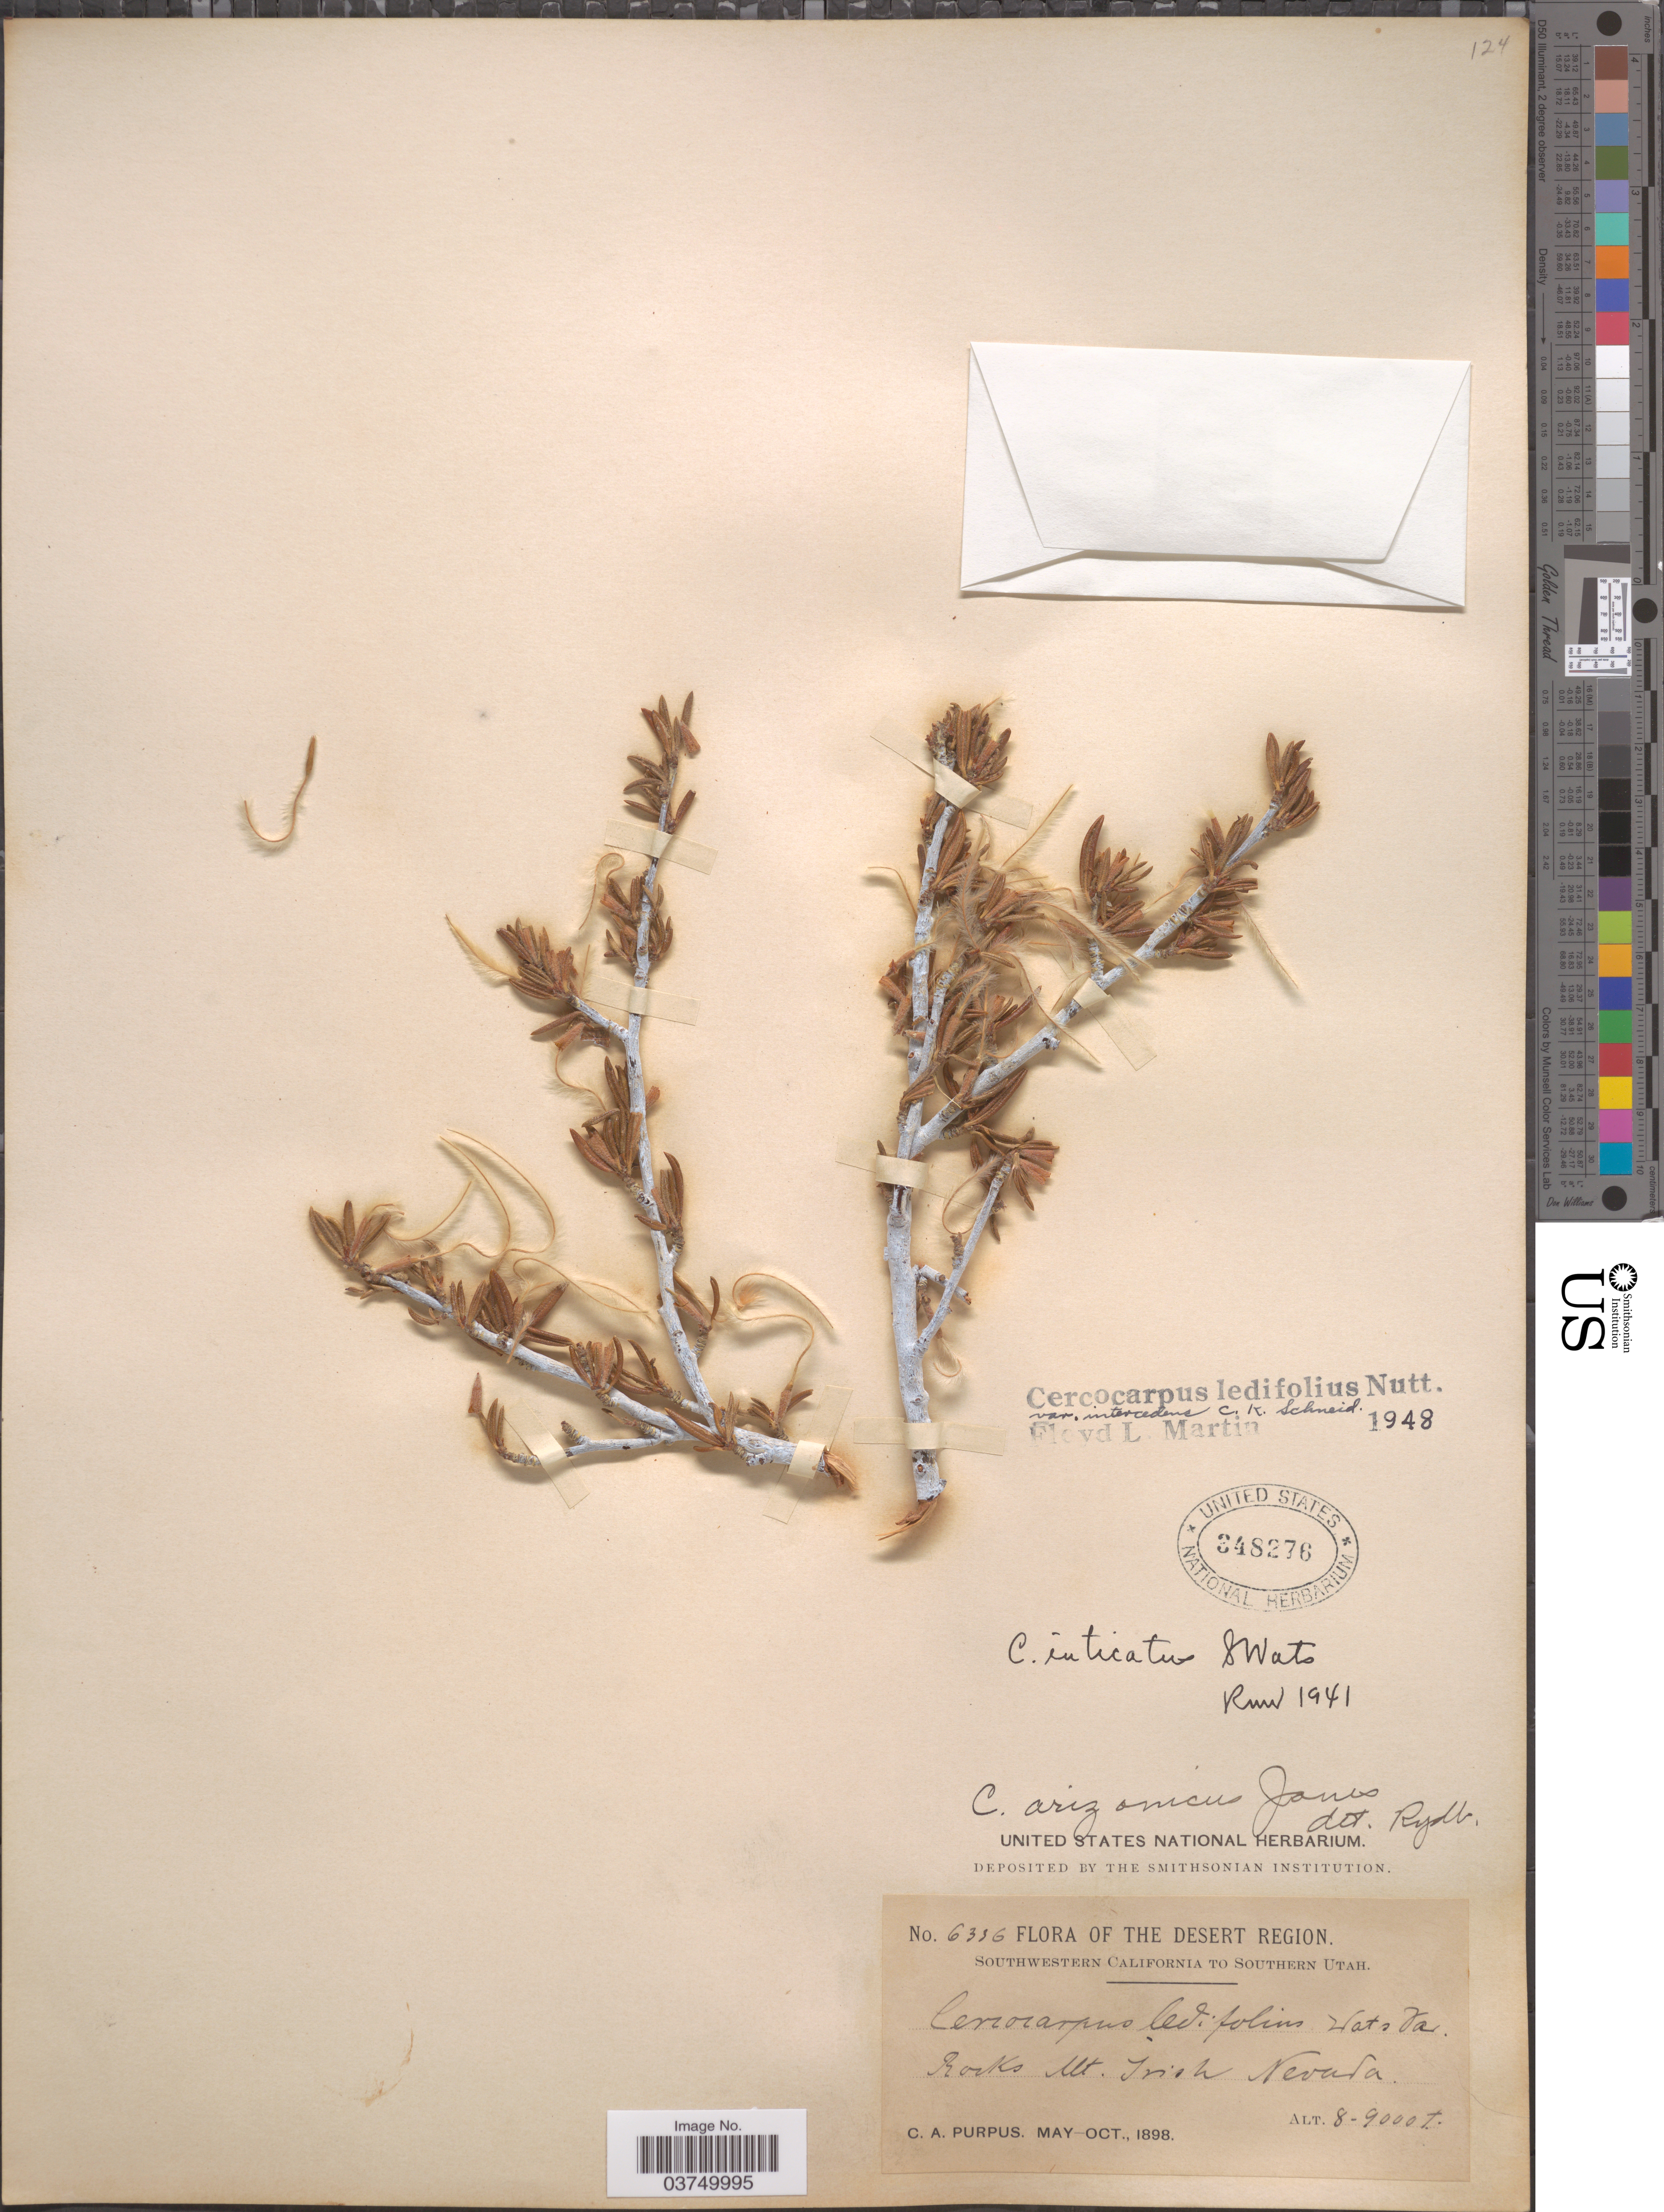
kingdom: Plantae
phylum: Tracheophyta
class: Magnoliopsida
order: Rosales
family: Rosaceae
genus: Cercocarpus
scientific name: Cercocarpus ledifolius var. intercedens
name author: C.K. Schneid.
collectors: C. A. Purpus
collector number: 6336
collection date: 1898-05/1898-10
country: United States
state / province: Nevada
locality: Desert Region. Rocks Mt. Irish.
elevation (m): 2438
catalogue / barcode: US 348276